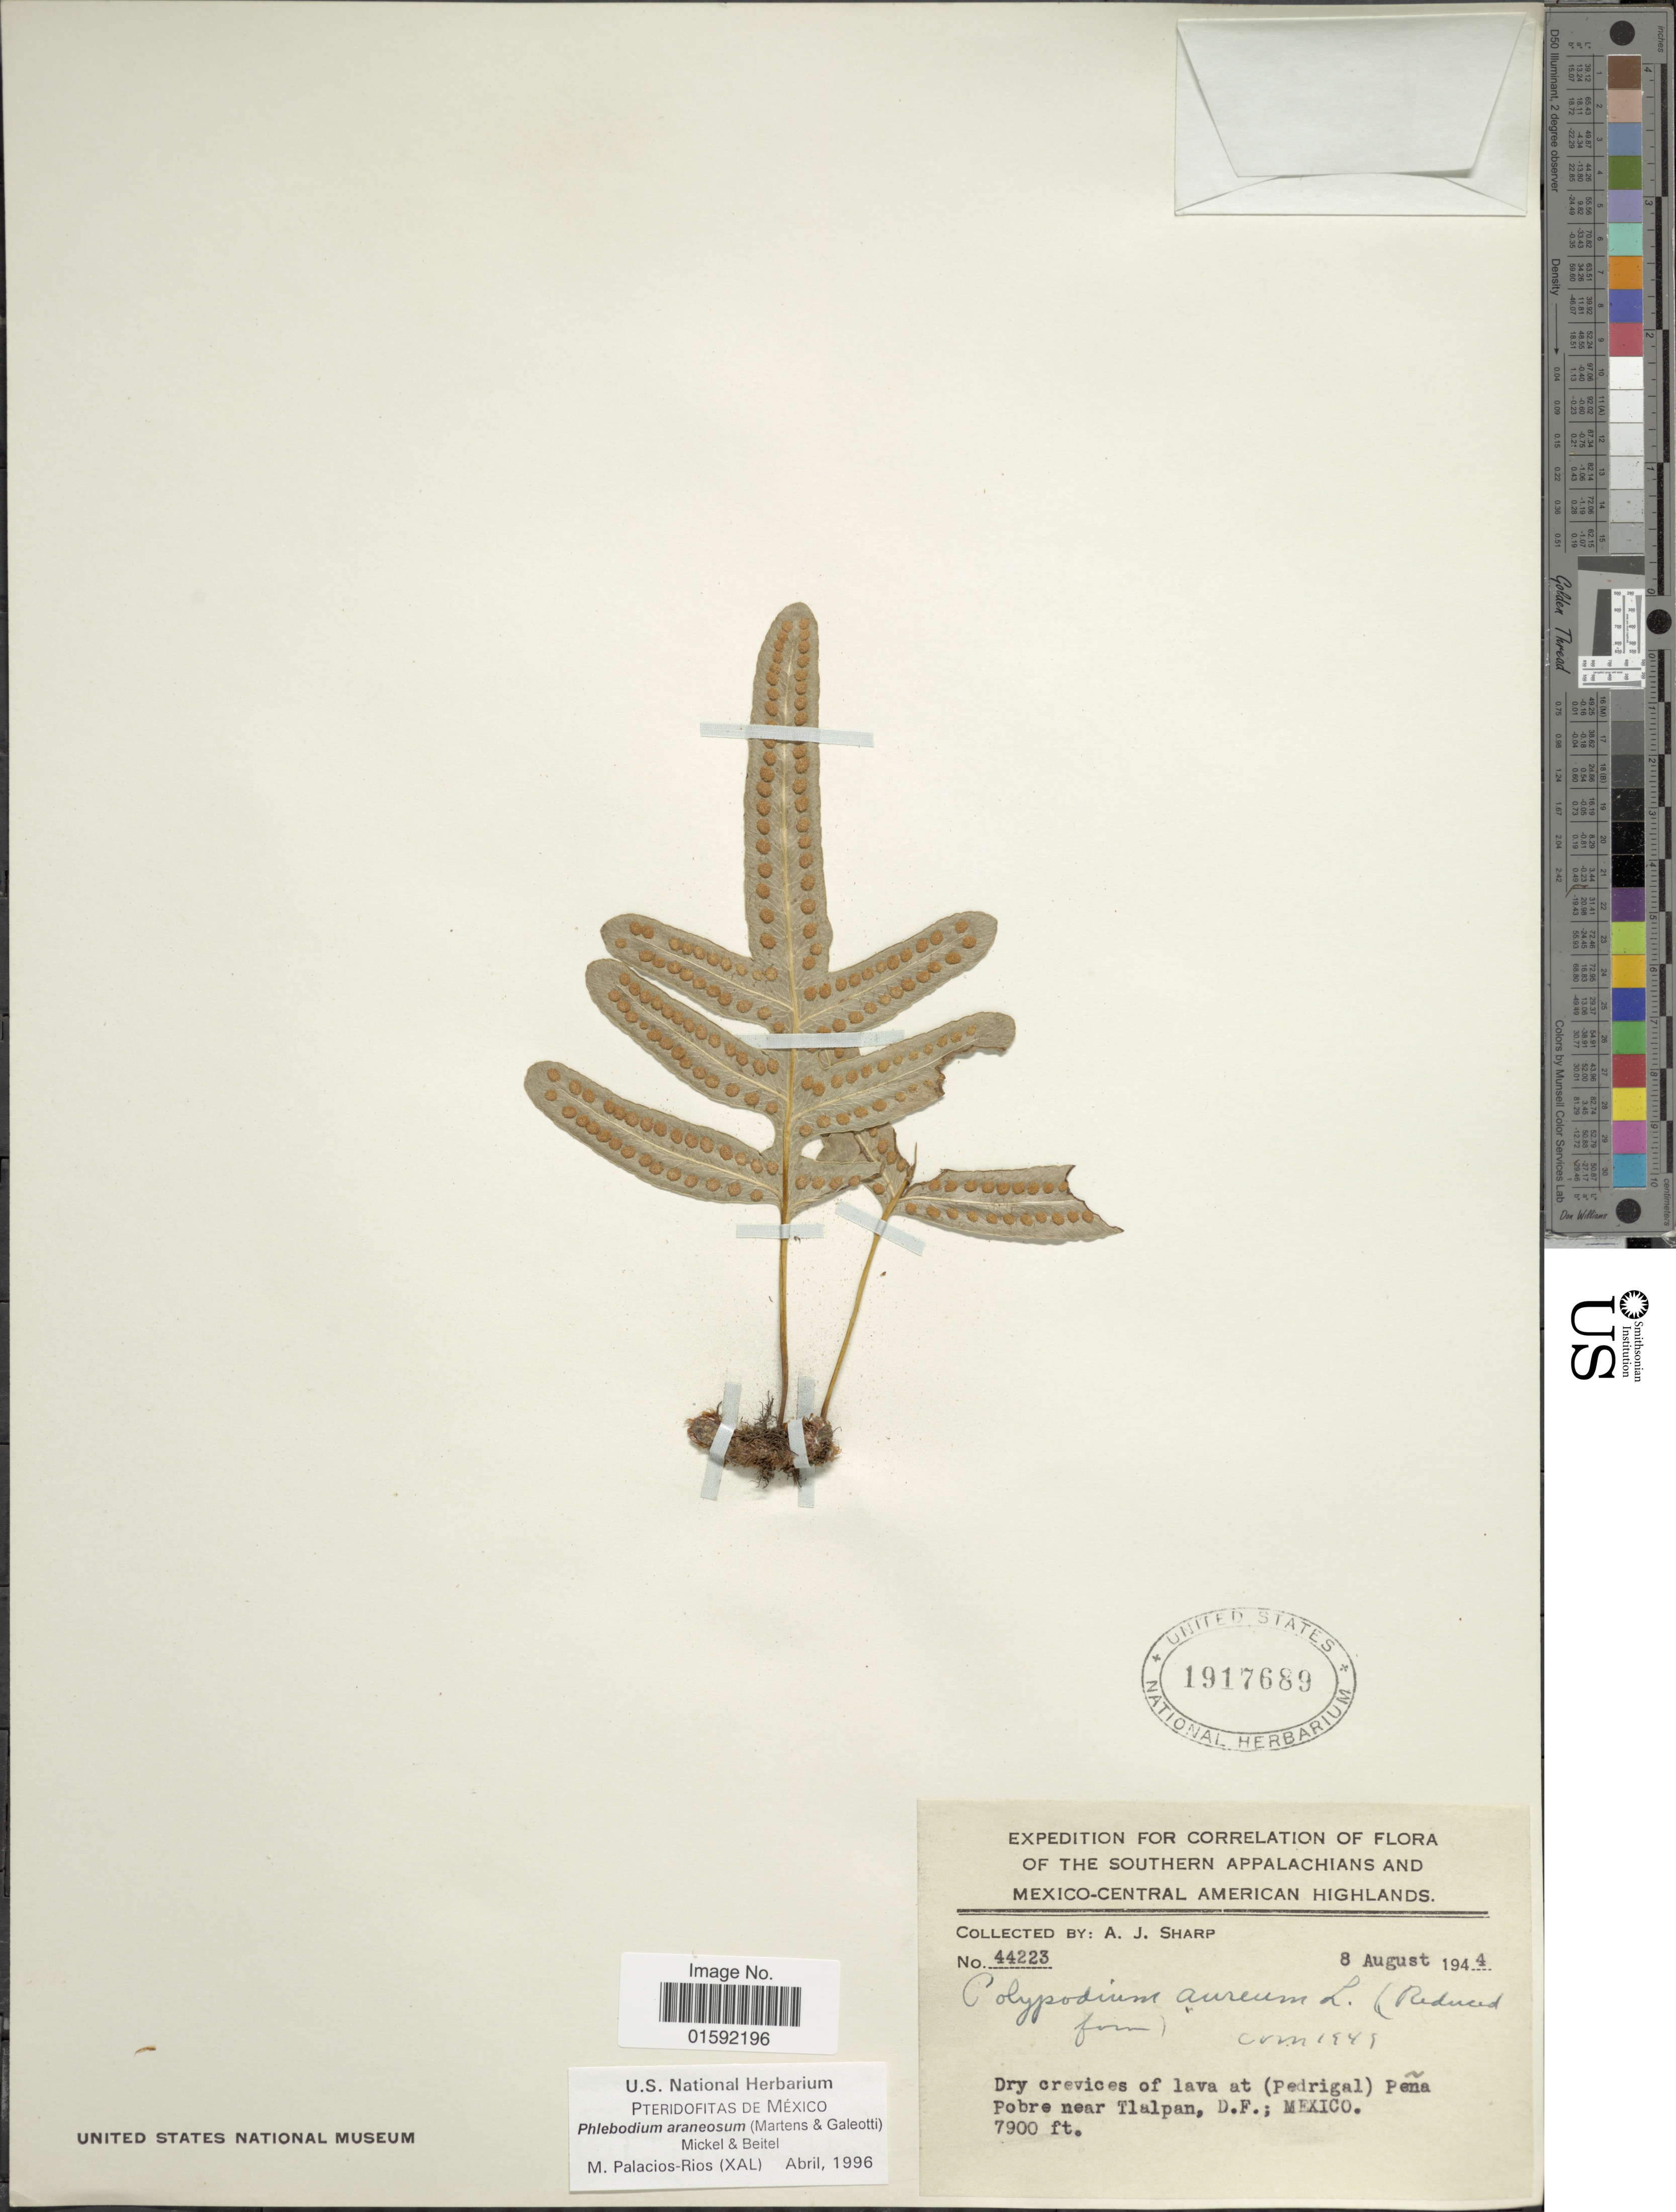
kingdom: Plantae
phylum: Tracheophyta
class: Polypodiopsida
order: Polypodiales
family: Polypodiaceae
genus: Phlebodium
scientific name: Phlebodium araneosum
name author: (M. Martens) Mickel & Beitel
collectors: A. J. Sharp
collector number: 44223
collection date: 1944-08-08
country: Mexico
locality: The Southern Appalachians, Mexico-Central Americal Highlands, Peña Pobre near Tlalpan, D.F.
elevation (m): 2408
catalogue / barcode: US 1917689